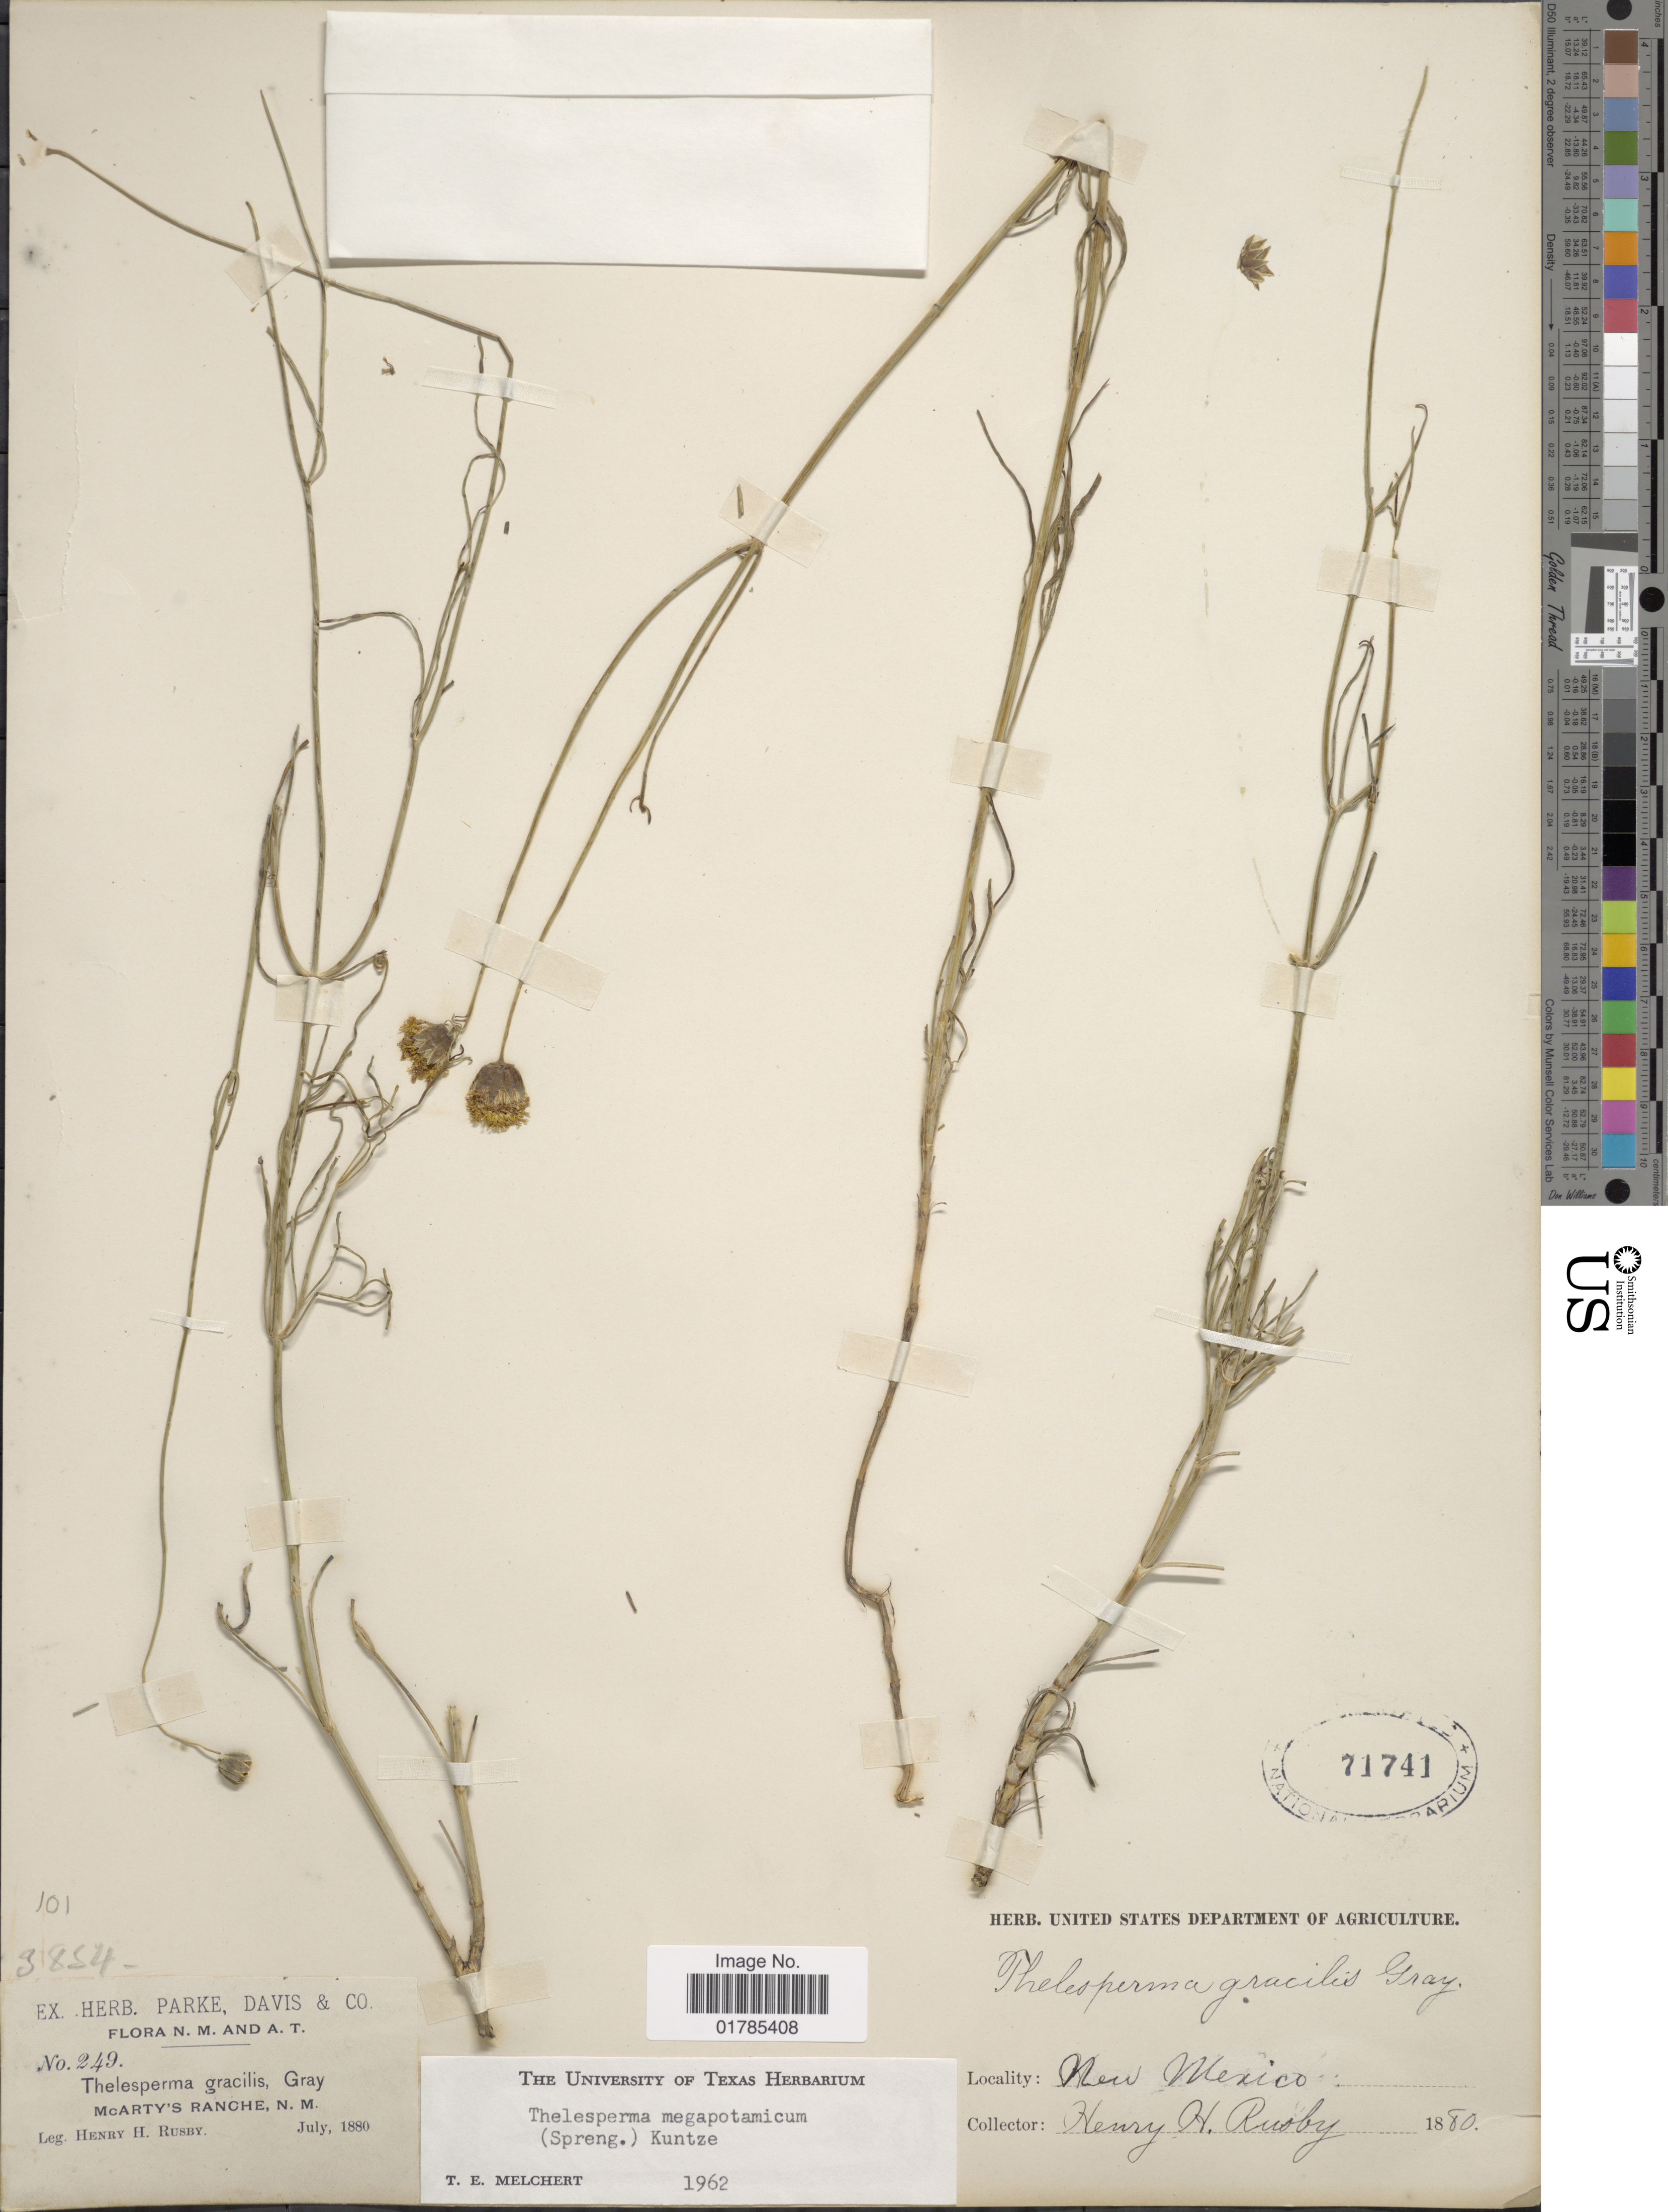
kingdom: Plantae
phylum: Tracheophyta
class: Magnoliopsida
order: Asterales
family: Asteraceae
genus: Thelesperma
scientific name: Thelesperma megapotamicum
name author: (Spreng.) Herter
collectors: H. H. Rusby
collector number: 249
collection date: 1880-07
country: United States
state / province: New Mexico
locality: McArty's Ranche, N.M.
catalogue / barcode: US 71741